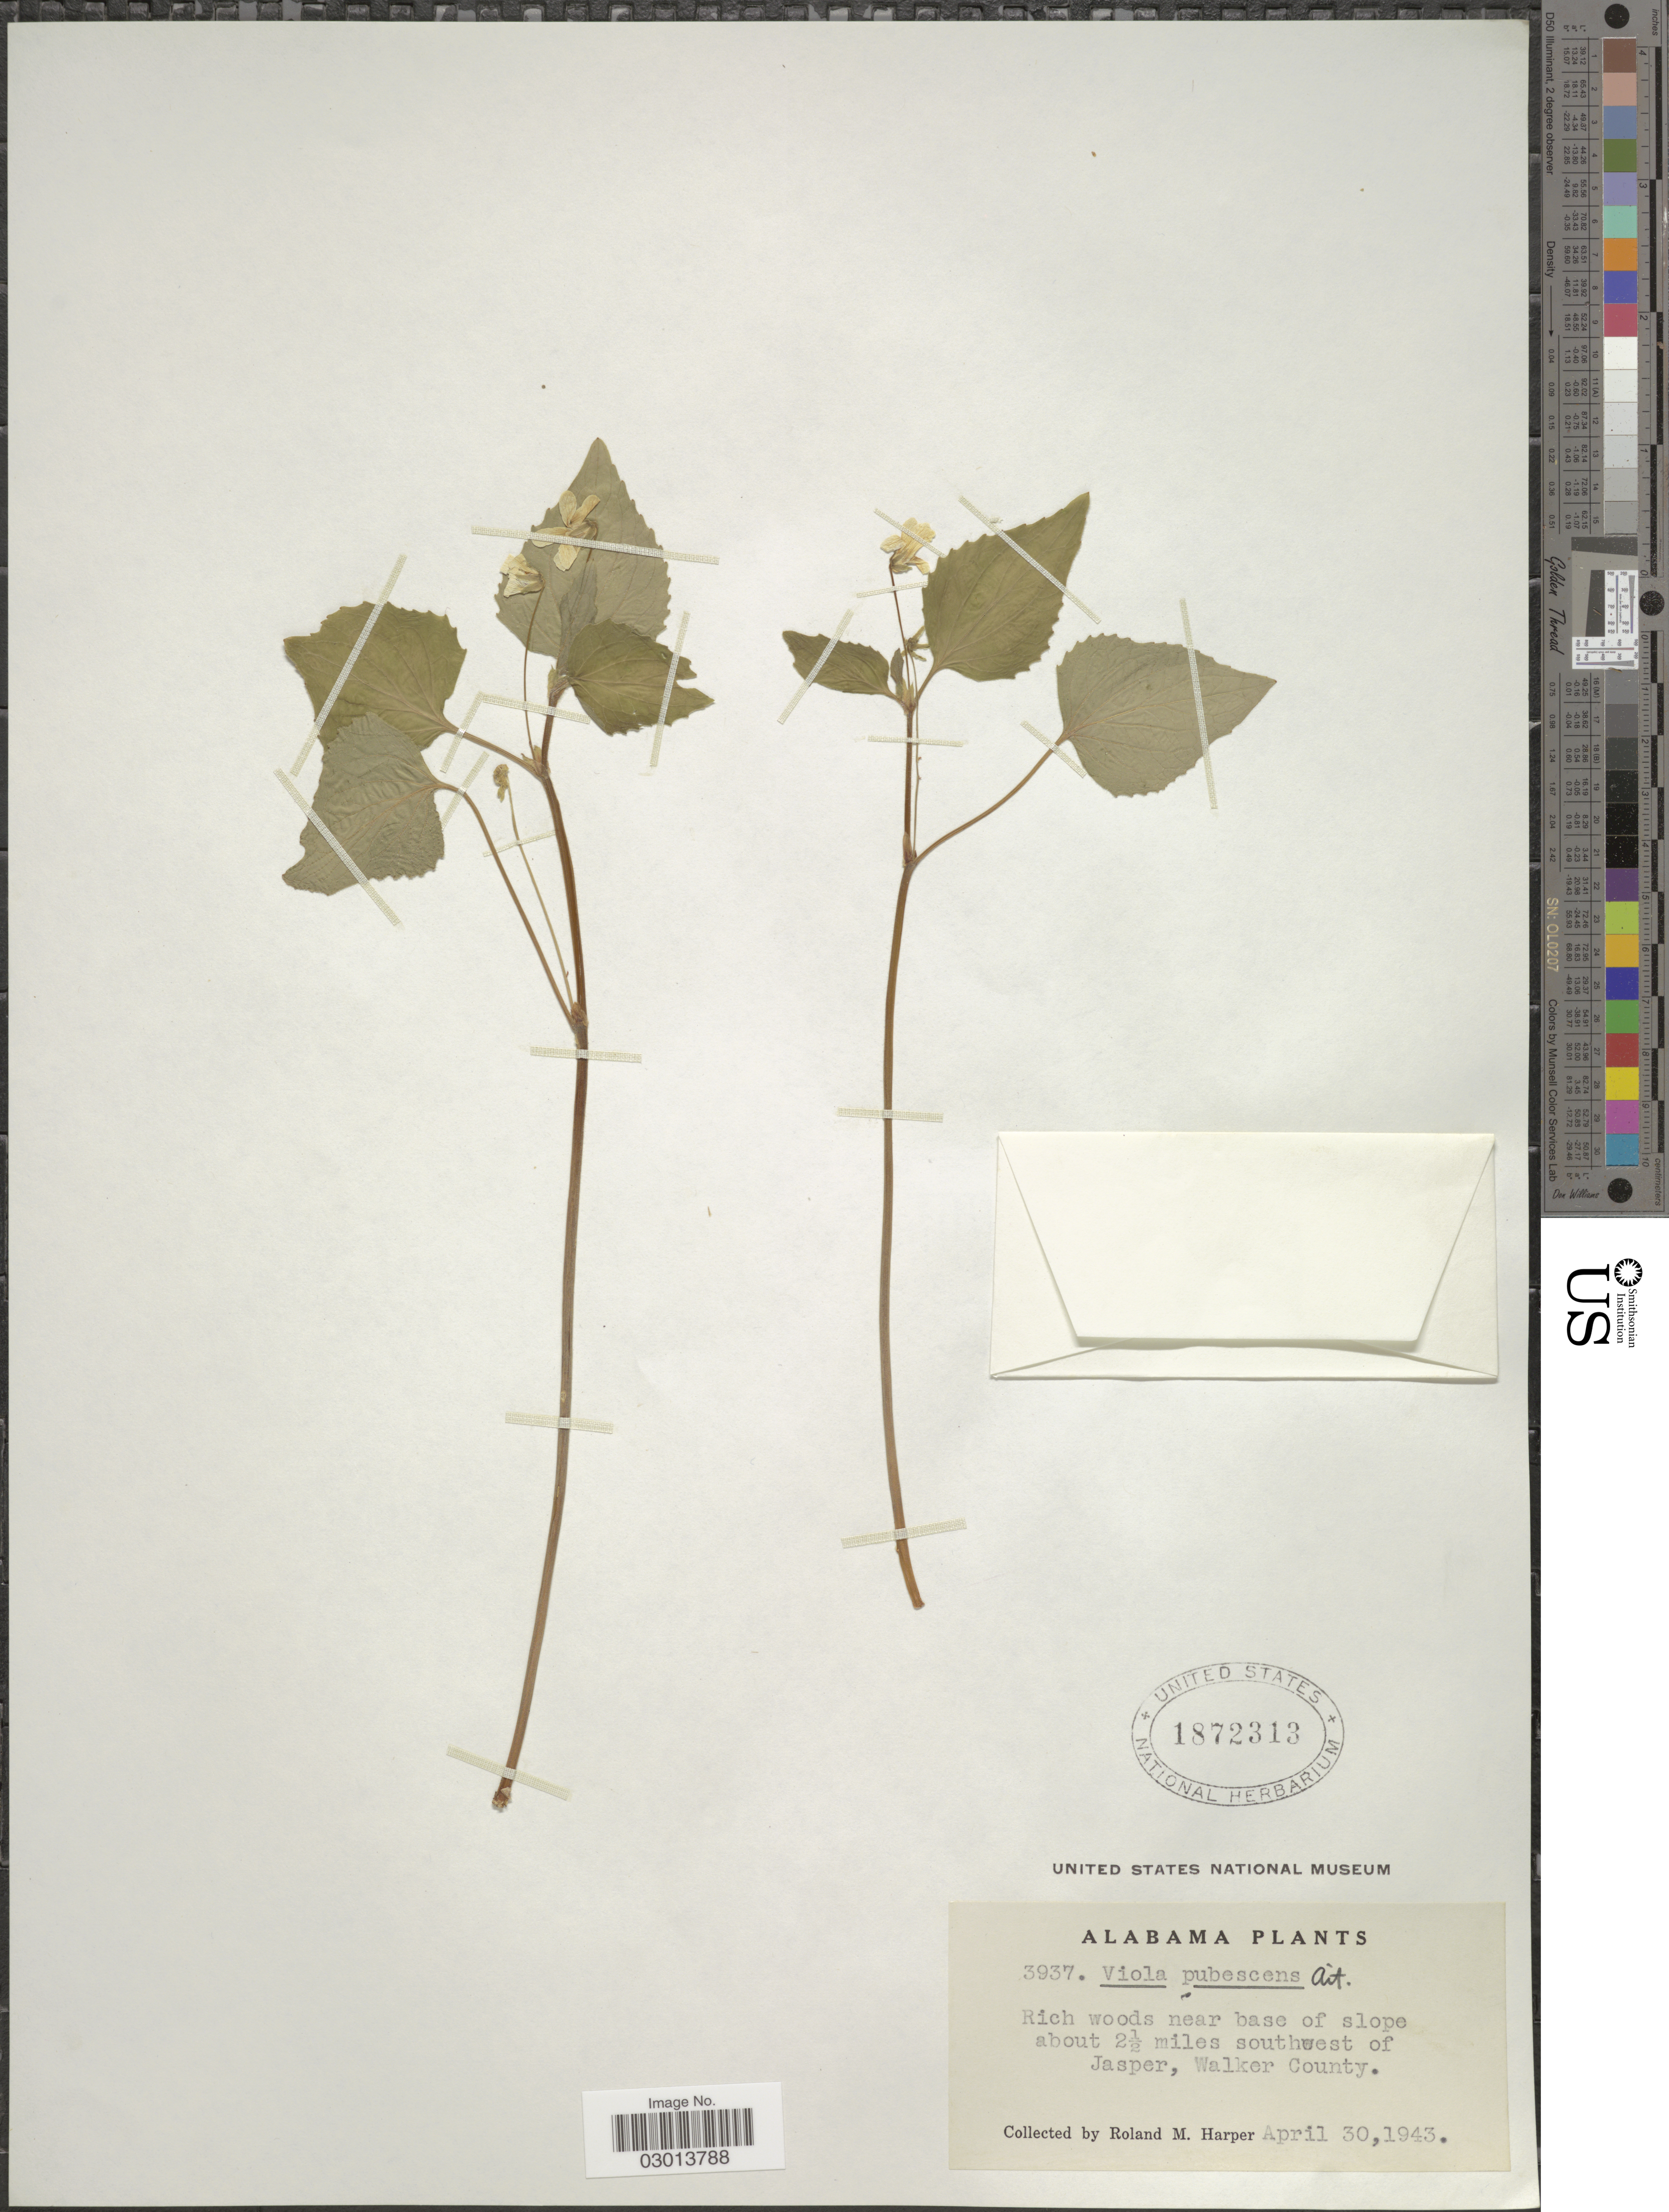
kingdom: Plantae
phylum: Tracheophyta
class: Magnoliopsida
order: Malpighiales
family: Violaceae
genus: Viola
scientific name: Viola pubescens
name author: Aiton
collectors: R. M. Harper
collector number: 3937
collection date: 1943-04-30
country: United States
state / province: Alabama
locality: Rich woods near base of slope about 2½ miles southwest of Jasper, Walker County.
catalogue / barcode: US 1872313